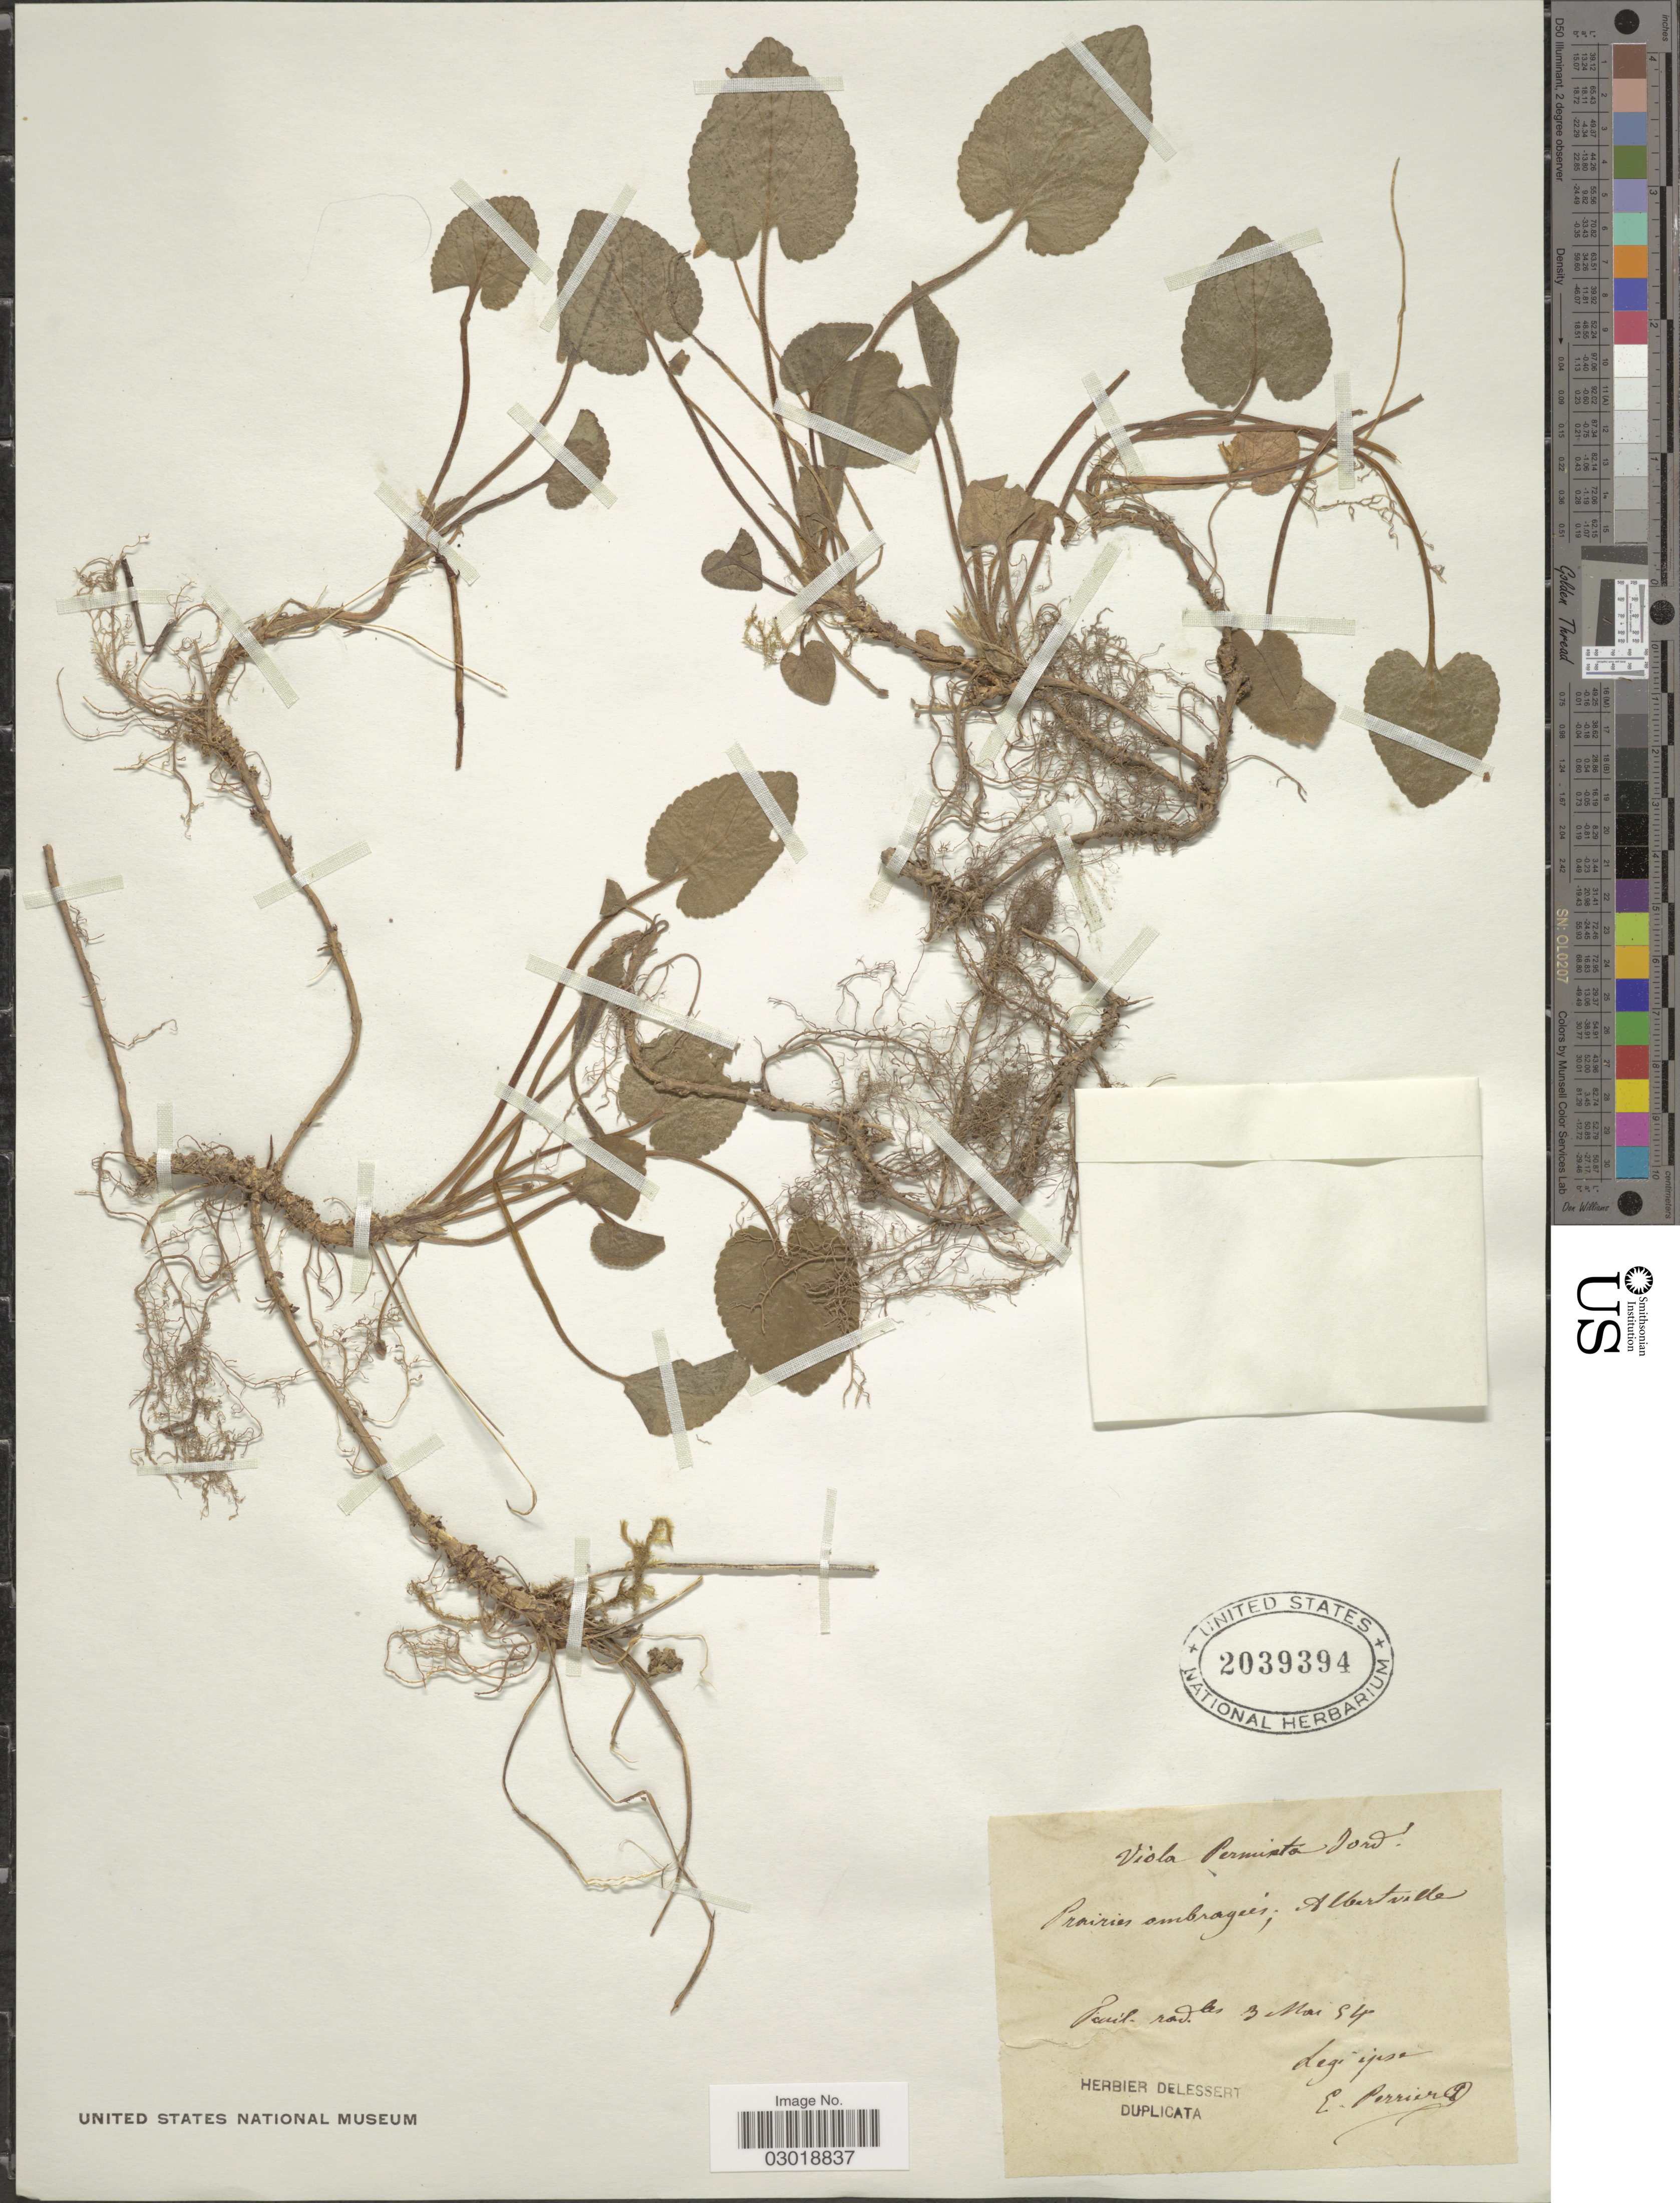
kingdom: Plantae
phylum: Tracheophyta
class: Magnoliopsida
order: Malpighiales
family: Violaceae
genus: Viola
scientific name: Viola x permixta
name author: Jord.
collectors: E. Perrier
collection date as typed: Transcribed d/m/y: 3/5/54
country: France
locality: Albertville.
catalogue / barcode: US 2039394